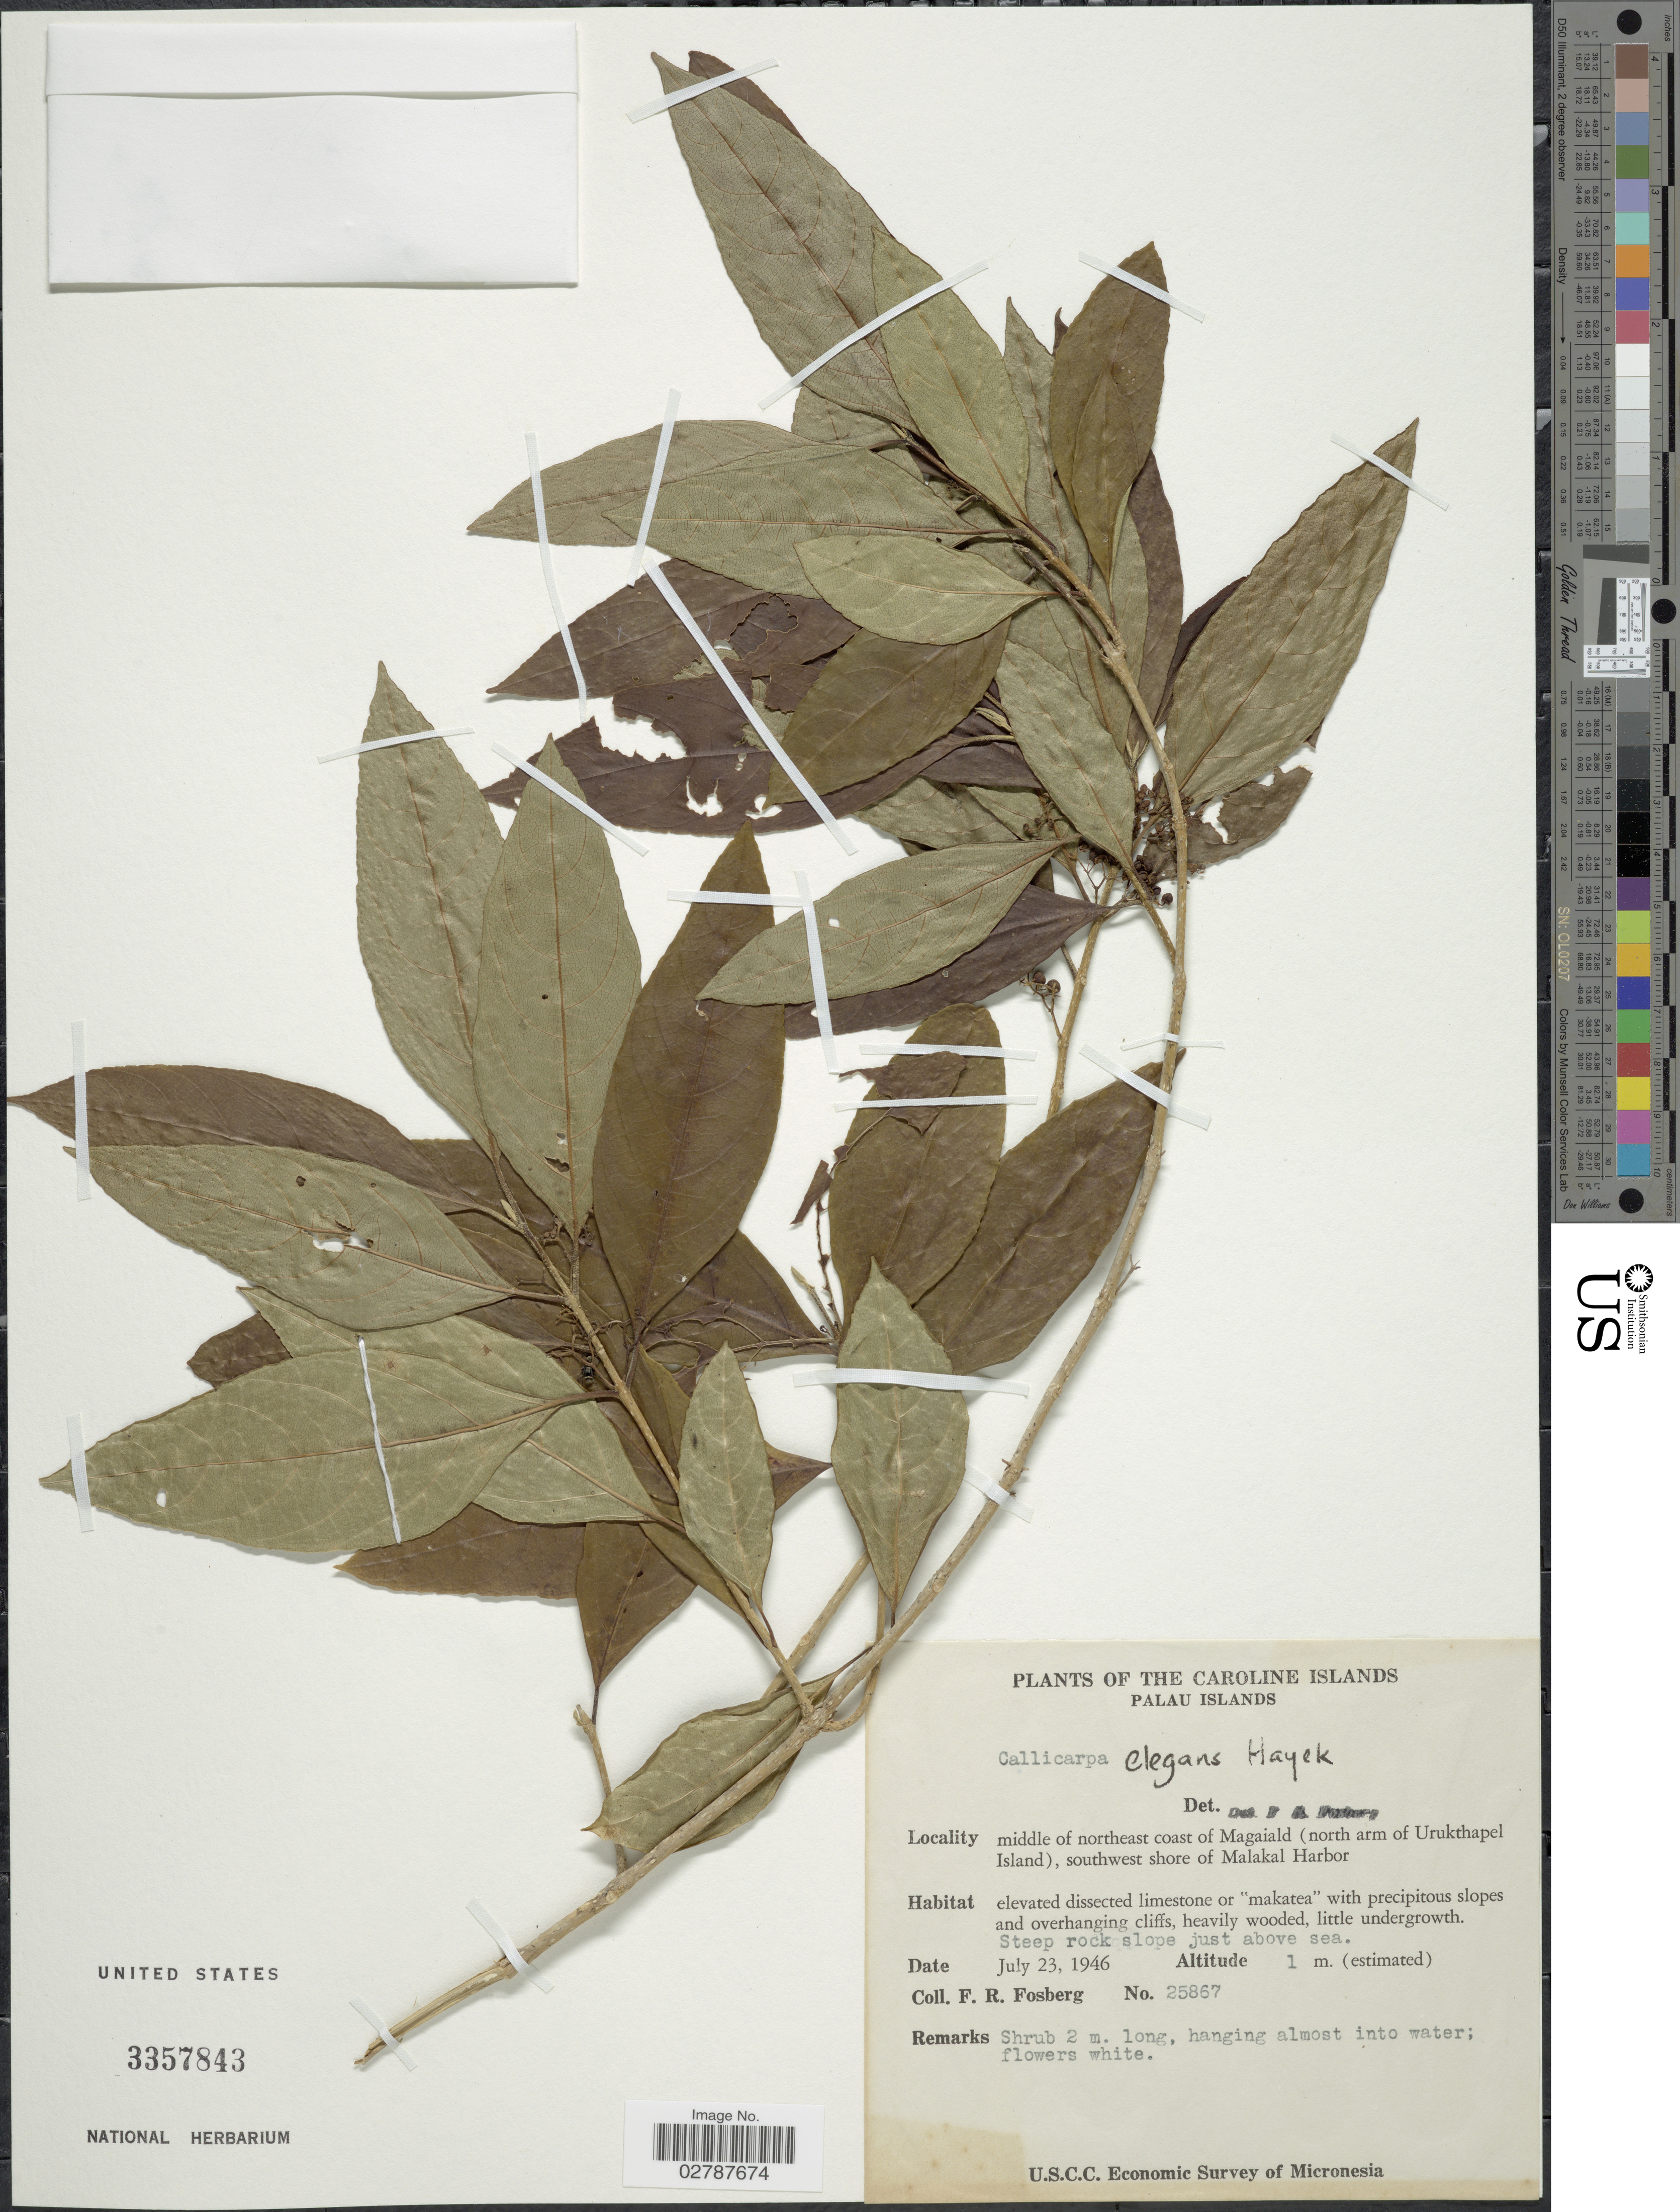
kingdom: Plantae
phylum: Tracheophyta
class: Magnoliopsida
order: Lamiales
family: Lamiaceae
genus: Callicarpa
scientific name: Callicarpa elegans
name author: Hayek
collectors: F. R. Fosberg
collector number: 25867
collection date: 1946-07-23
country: Palau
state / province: Koror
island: Ngeruktabel [Urukthapel]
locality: The Caroline Islands. Palau Islands. Middle of northeast coast of Magaiad (north arm of Urukthapel Island), southwest shore of Malakal Harbor.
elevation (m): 1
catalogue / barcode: US 3357843